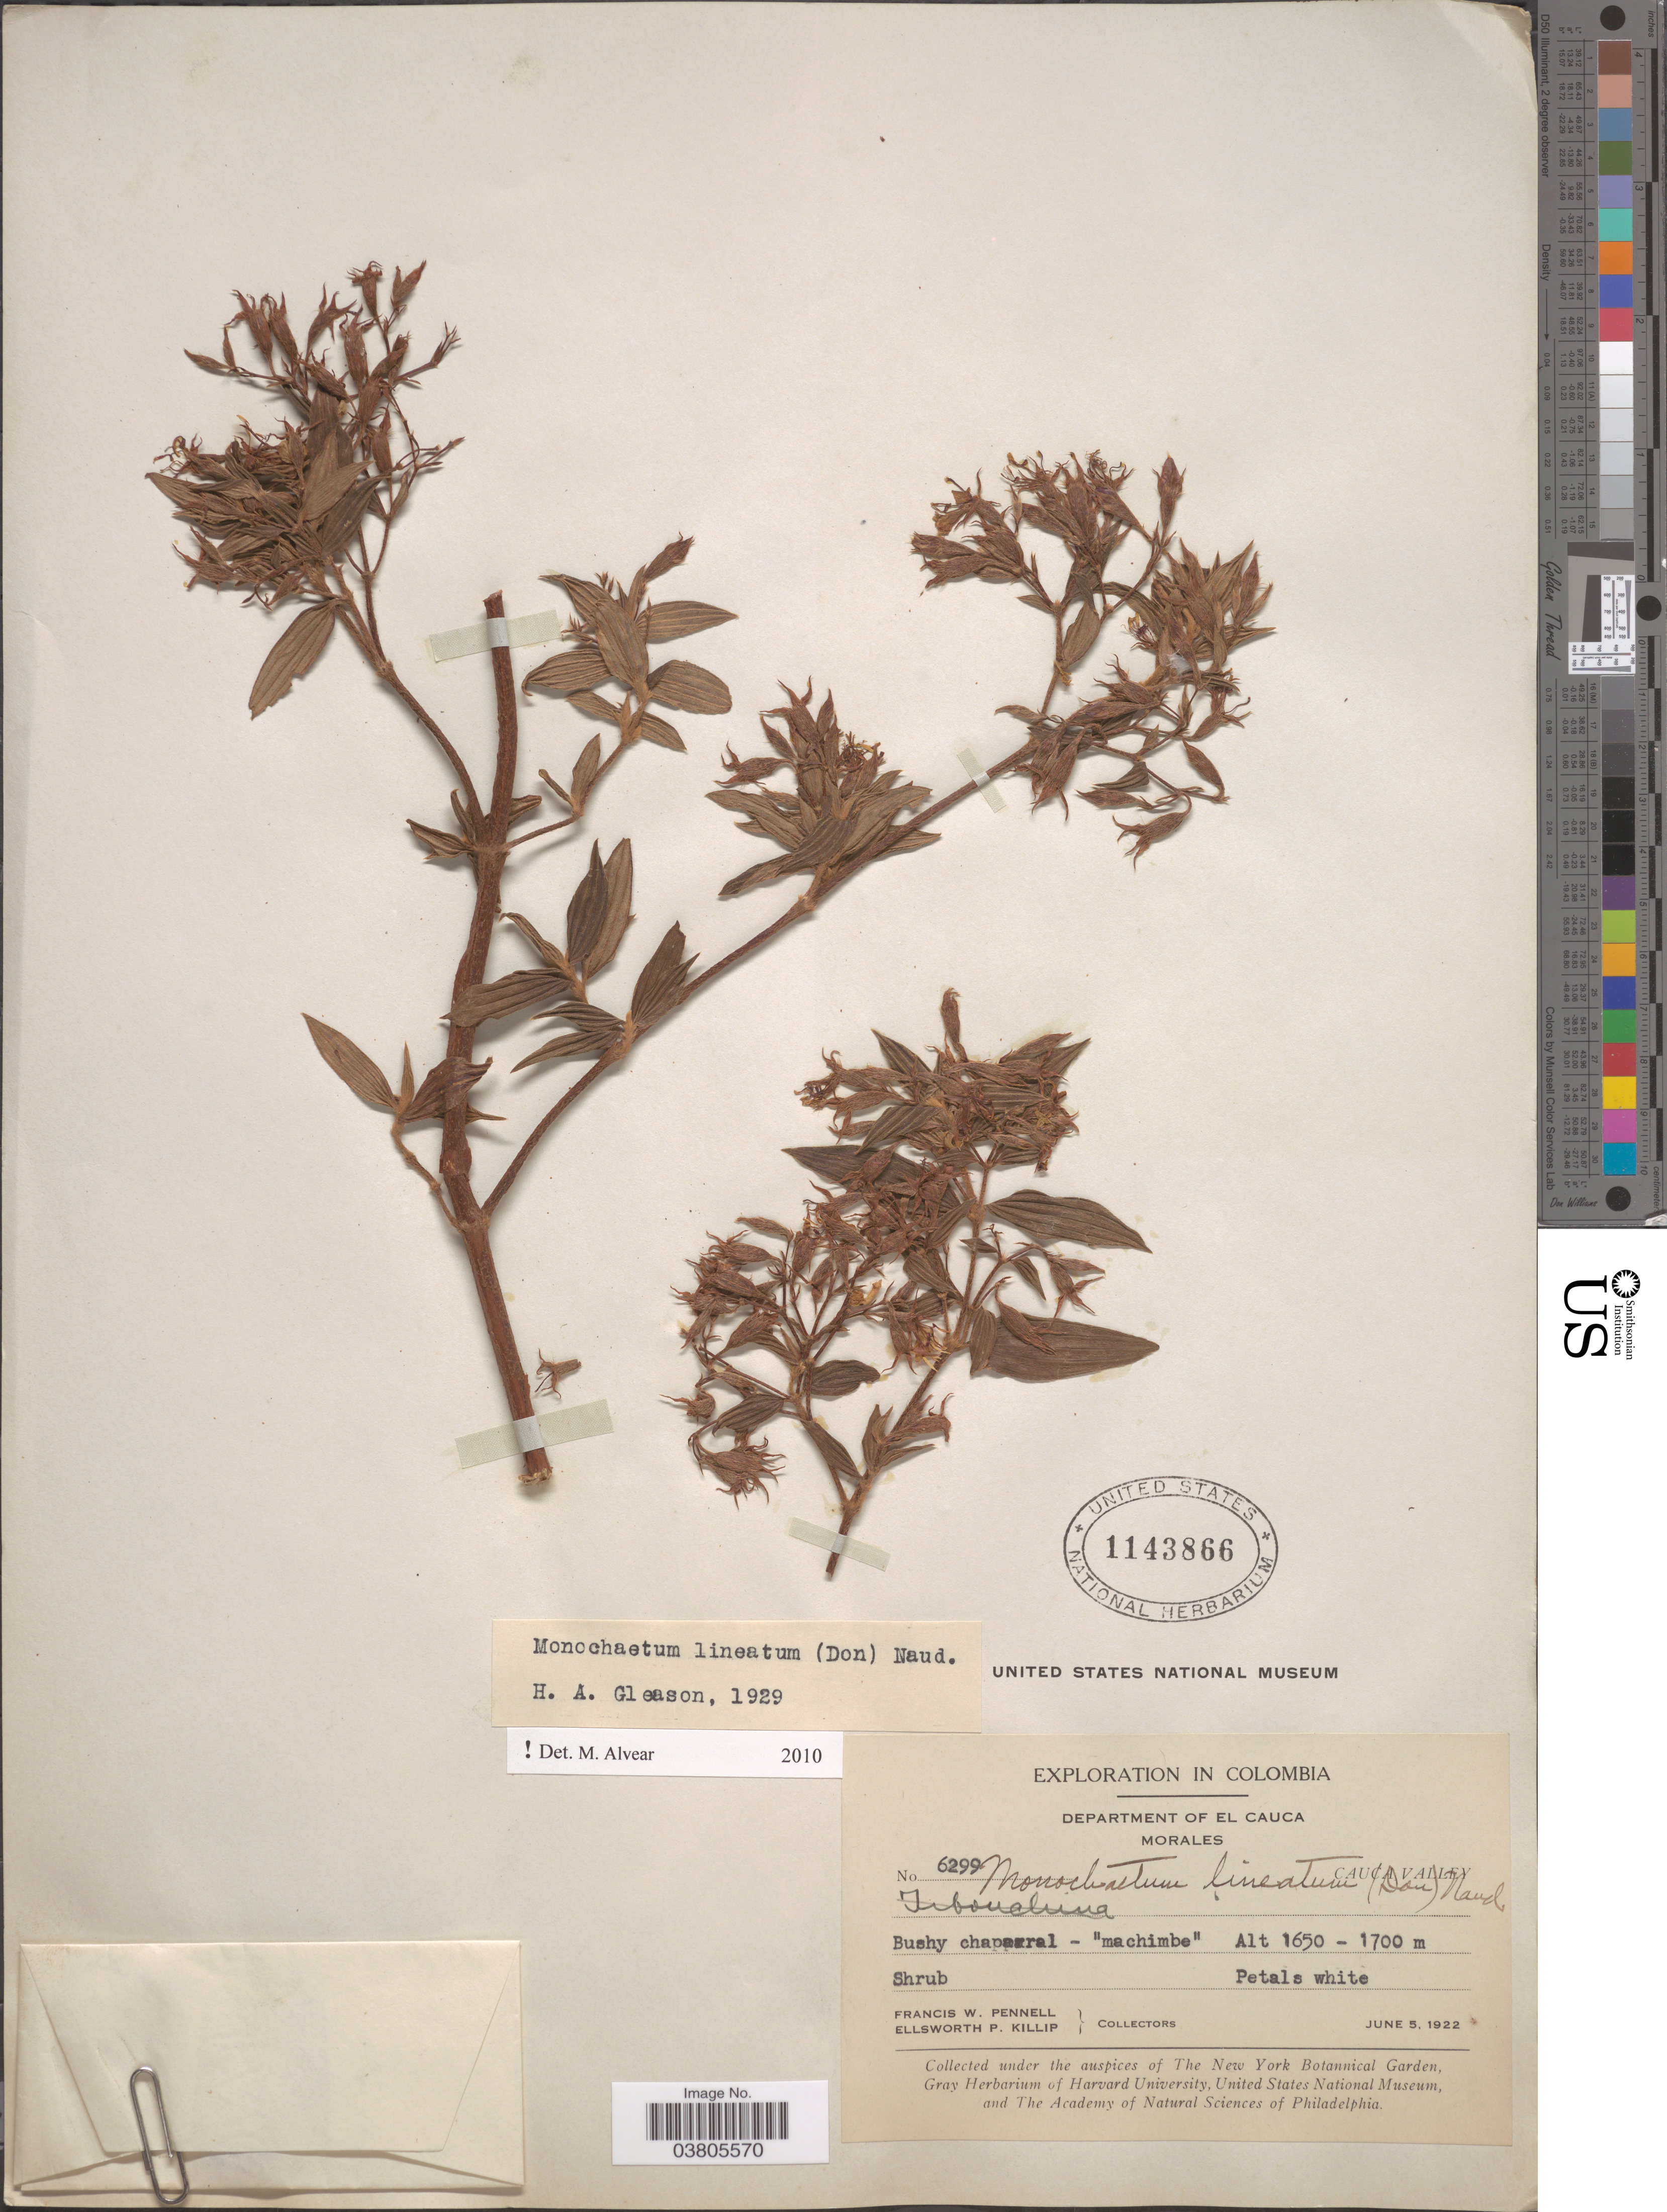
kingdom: Plantae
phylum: Tracheophyta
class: Magnoliopsida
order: Myrtales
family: Melastomataceae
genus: Monochaetum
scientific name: Monochaetum lineatum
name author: (D. Don) Naudin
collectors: F. W. Pennell & E. P. Killip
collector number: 6299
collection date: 1922-06-05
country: Colombia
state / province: Cauca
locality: Department of Cauca. Morales. Cauca Valley.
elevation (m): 1650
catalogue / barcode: US 1143866